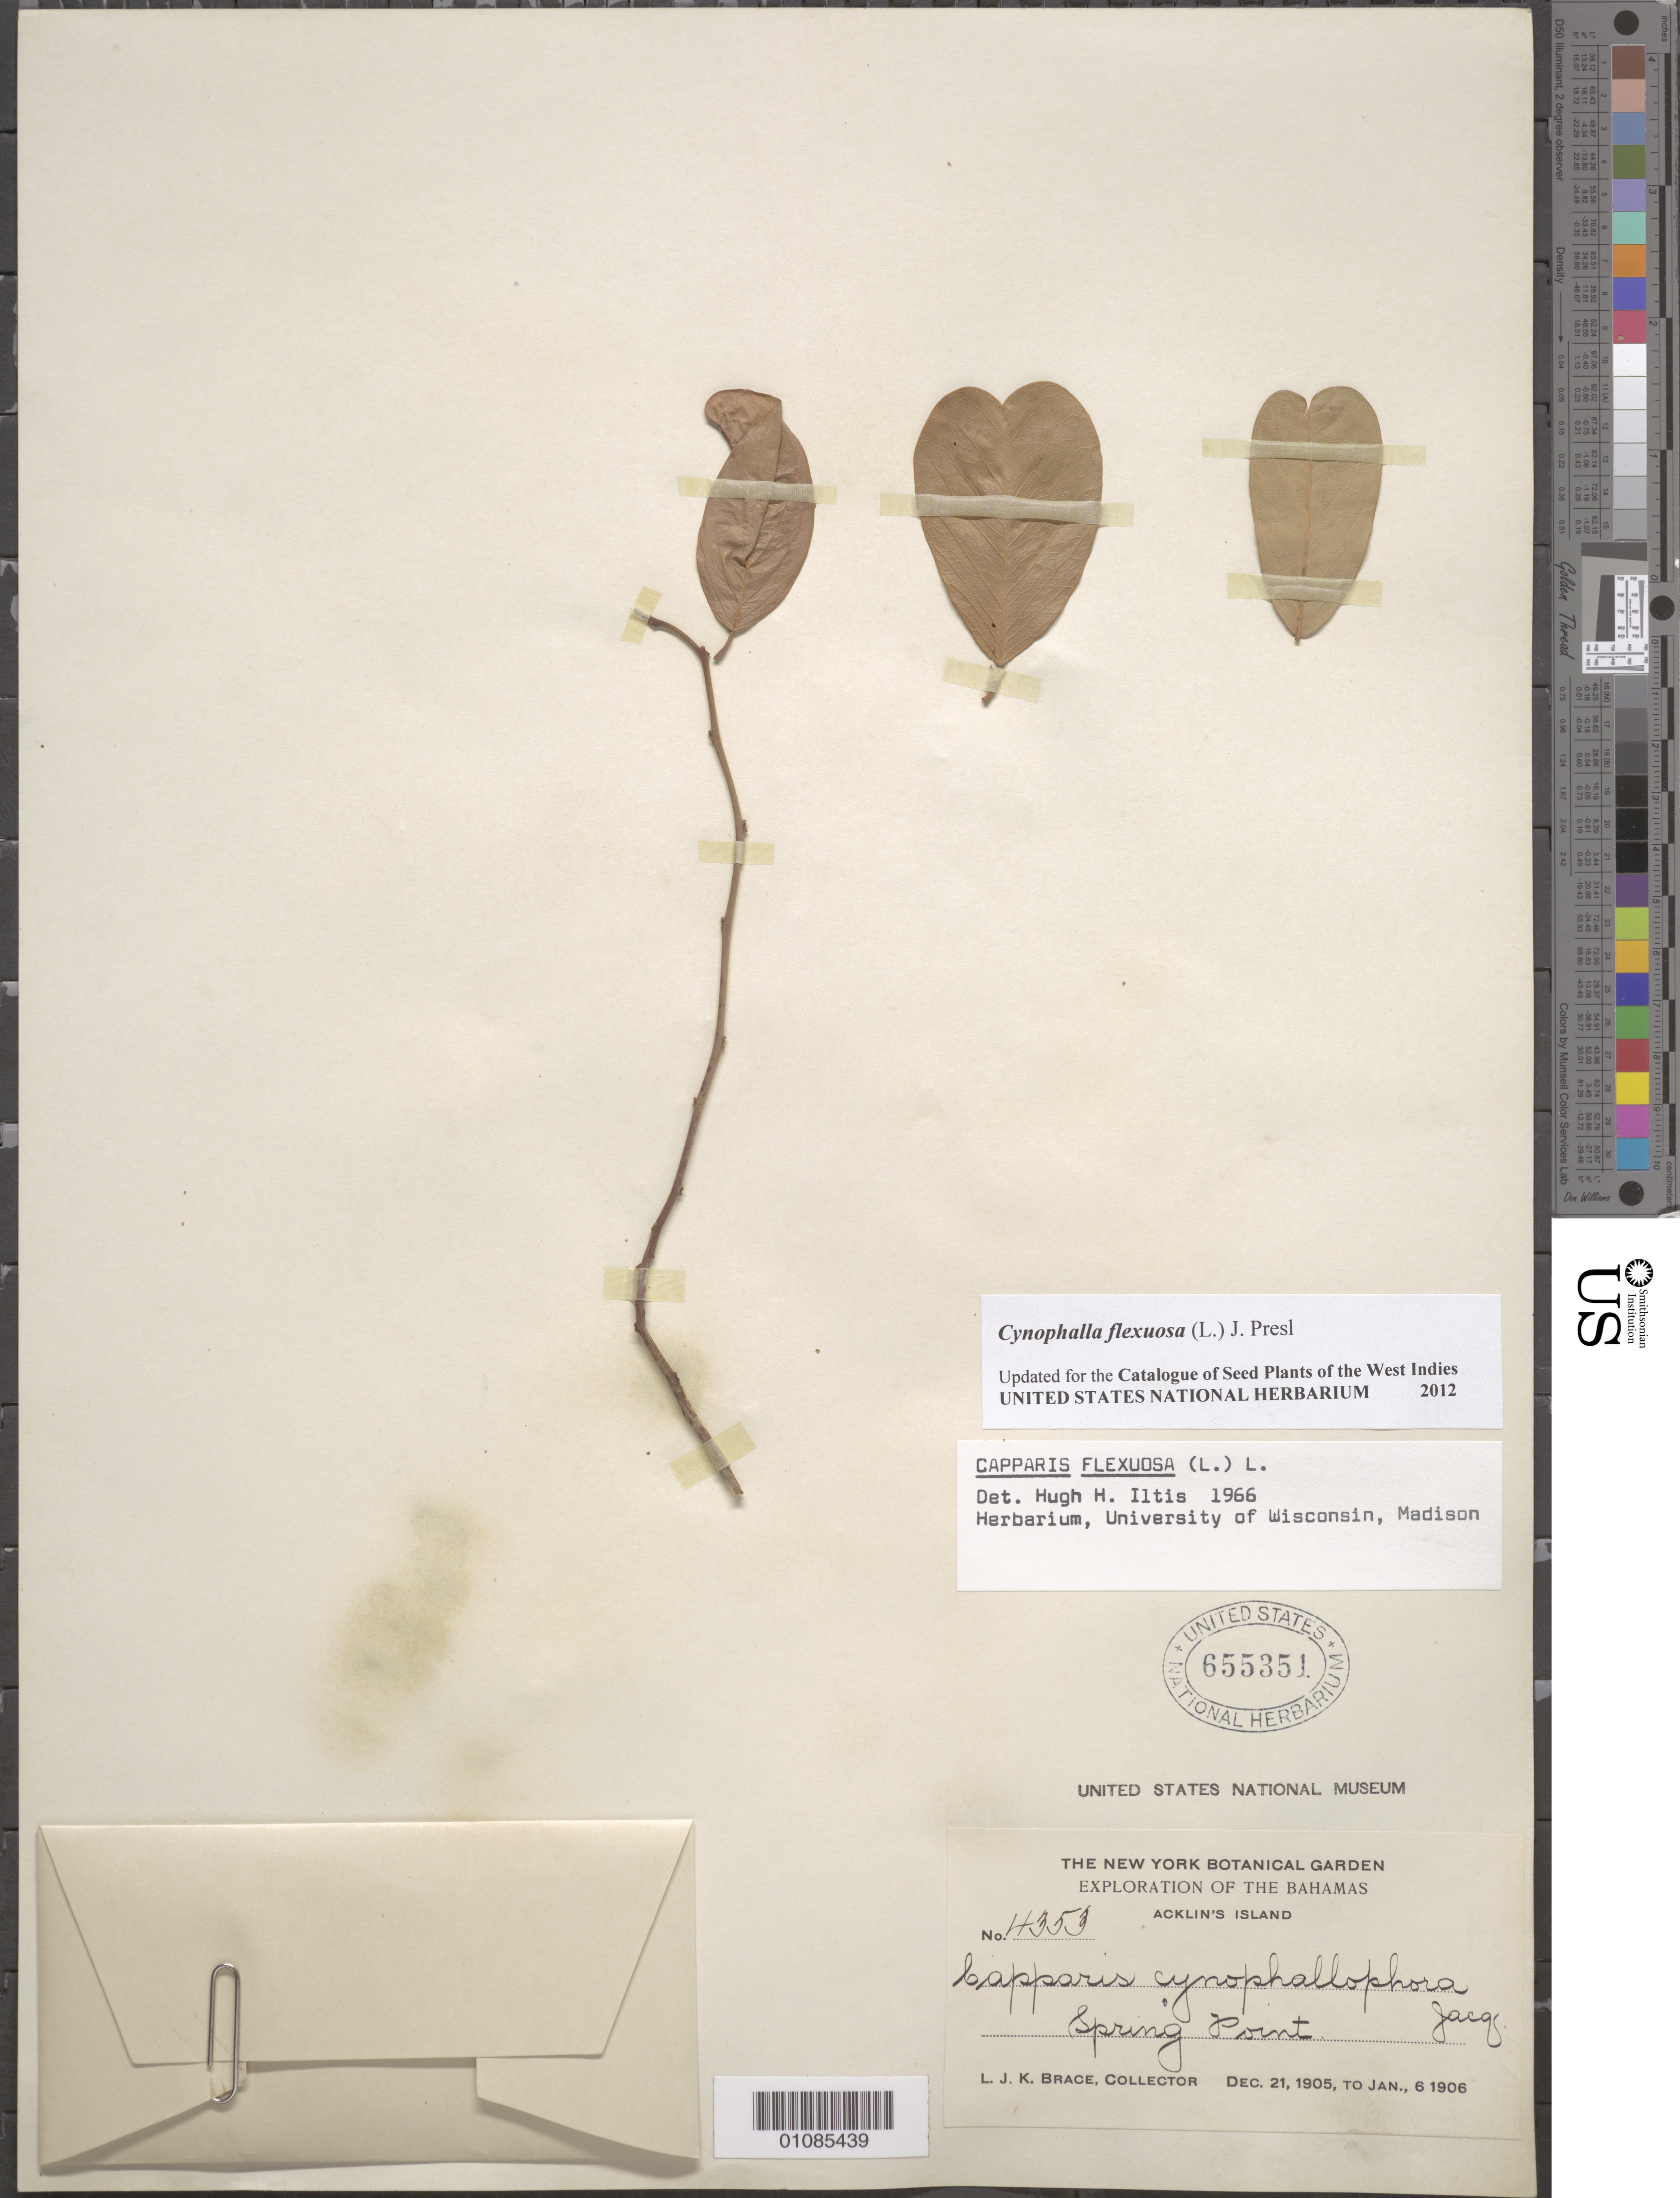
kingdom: Plantae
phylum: Tracheophyta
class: Magnoliopsida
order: Brassicales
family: Capparaceae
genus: Cynophalla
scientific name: Cynophalla flexuosa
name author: (L.) J. Presl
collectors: L. J. K. Brace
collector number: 4353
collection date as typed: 21 Dec 1905 to 06 Jan 1906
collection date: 1905-12-21/1906-01-06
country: Bahamas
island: Acklin's I.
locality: Spring Point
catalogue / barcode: US 655351